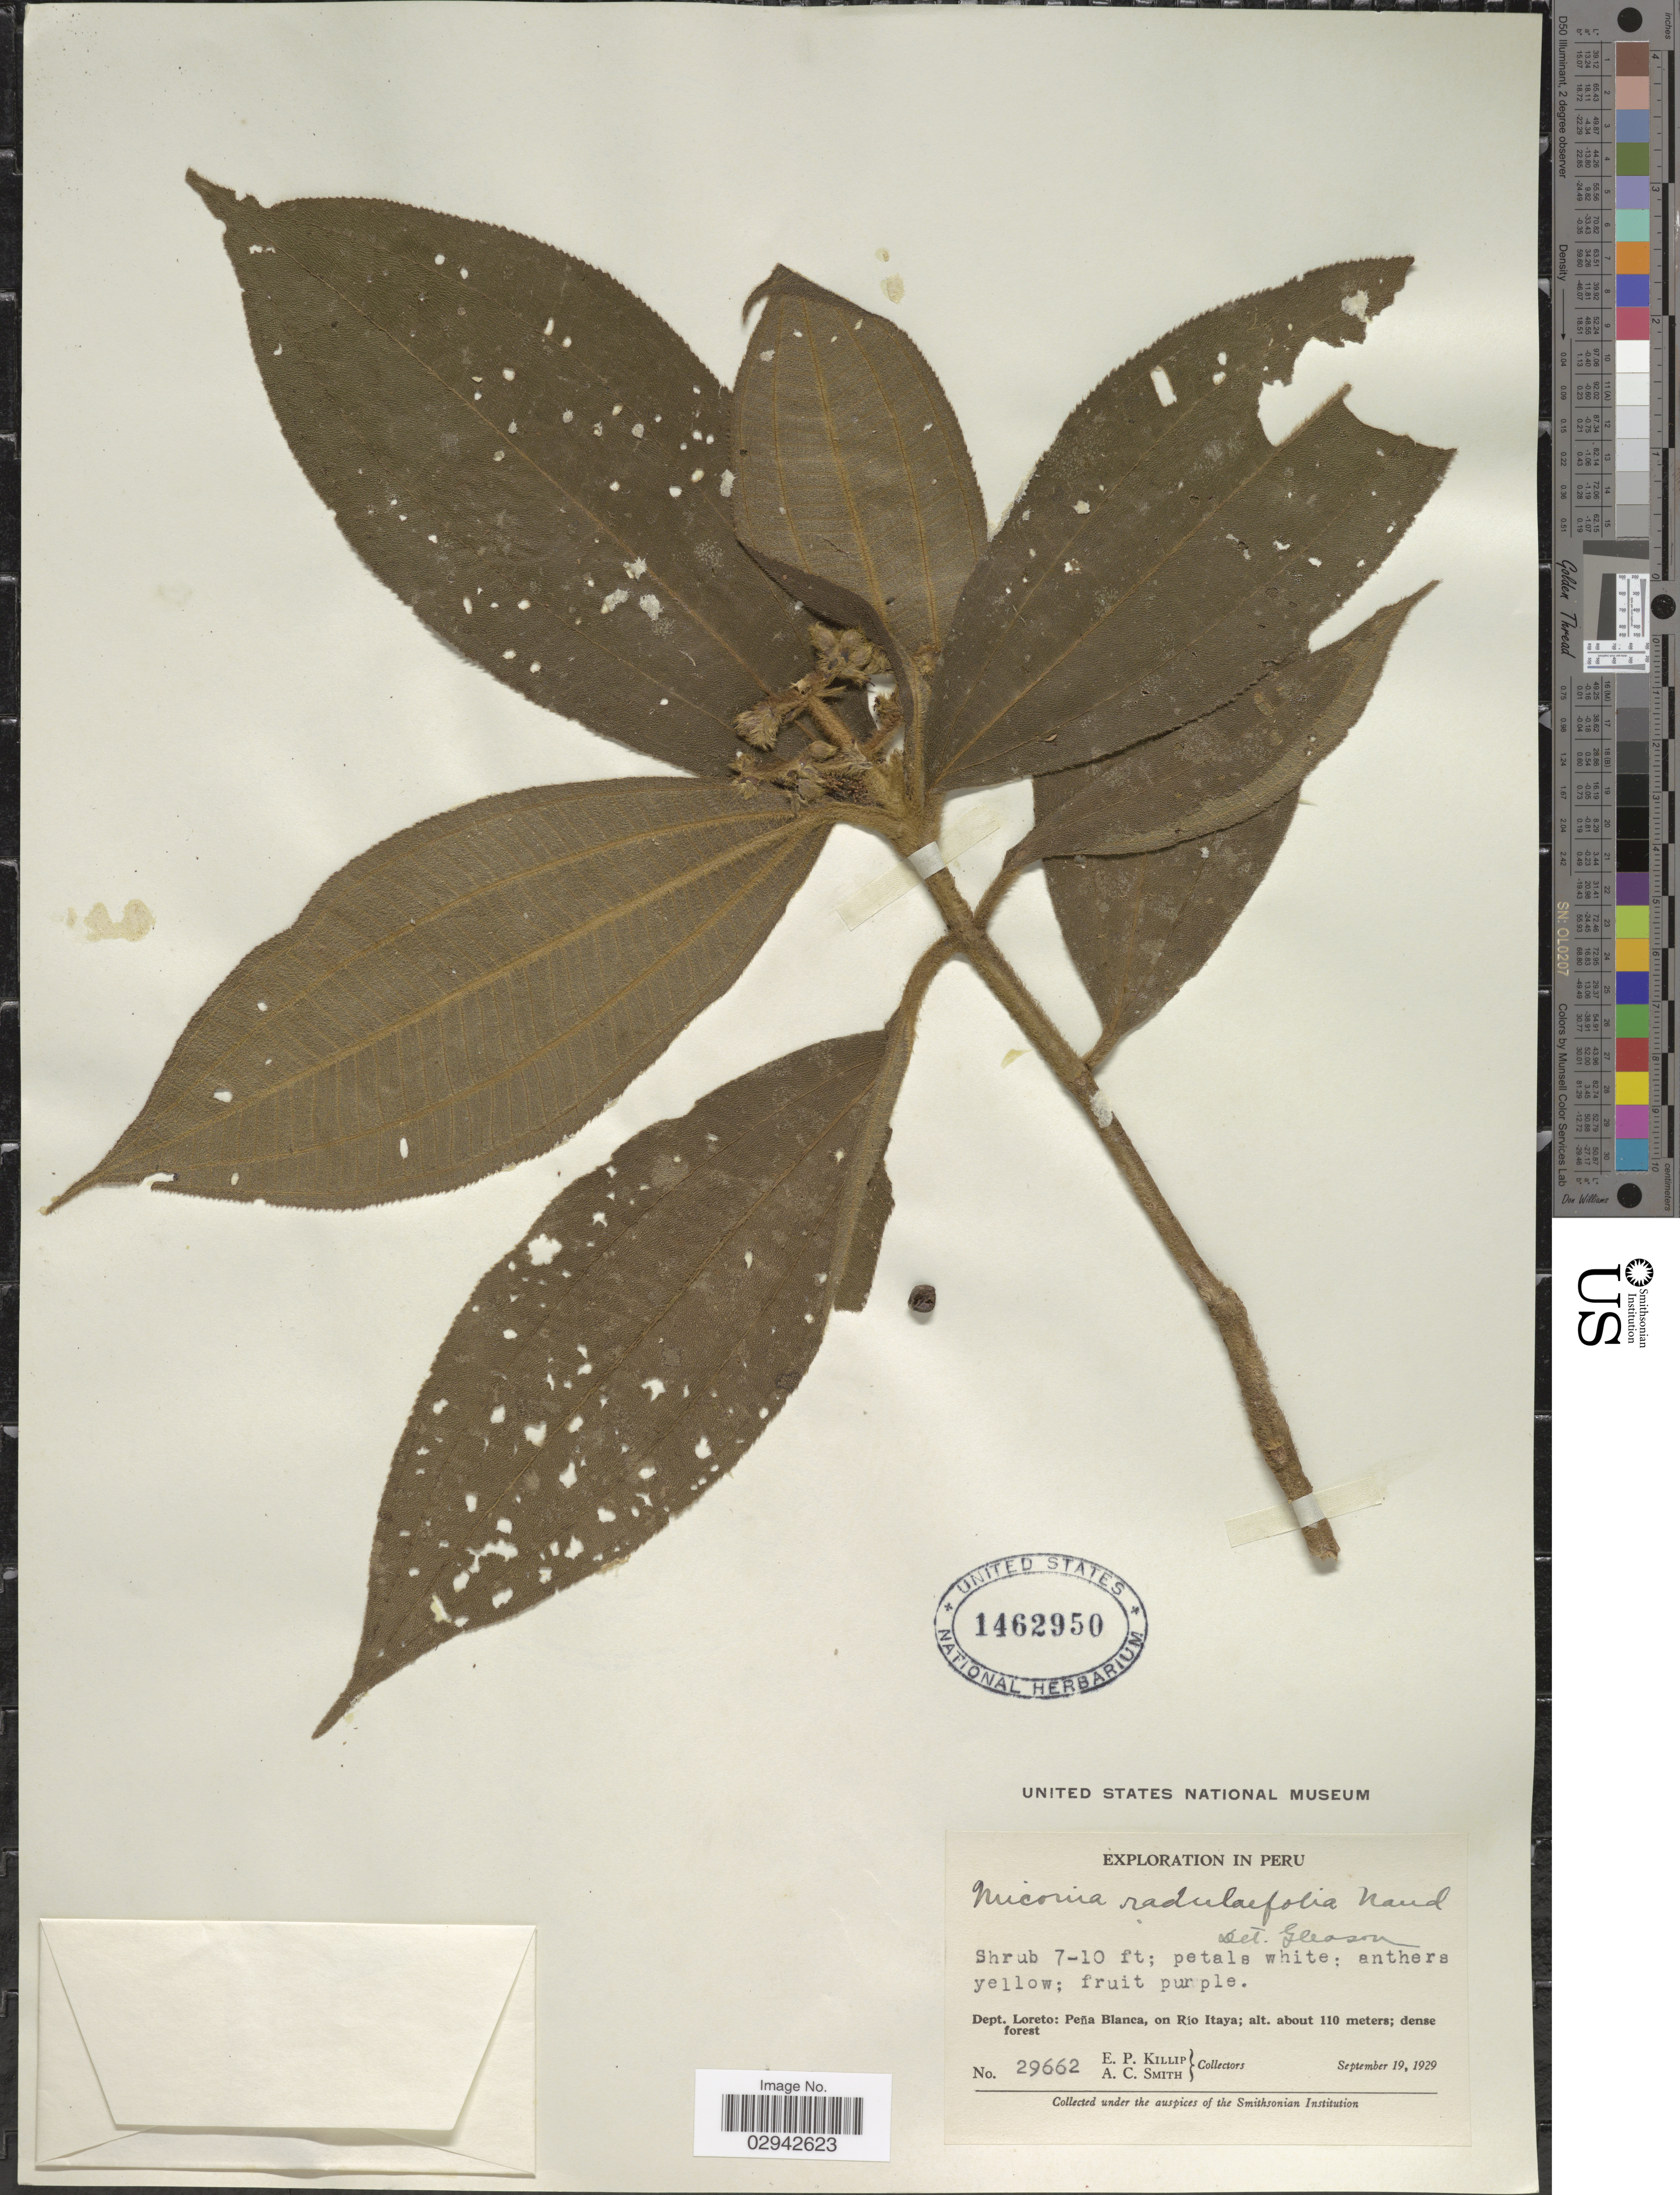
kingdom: Plantae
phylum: Tracheophyta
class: Magnoliopsida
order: Myrtales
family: Melastomataceae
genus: Miconia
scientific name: Miconia radulifolia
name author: (Benth.) Naudin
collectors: E. P. Killip & A. C. Smith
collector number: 29662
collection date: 1929-09-19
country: Peru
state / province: Loreto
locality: Dept. Loreto: Peña Blanca, on Rio Itaya.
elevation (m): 110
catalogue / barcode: US 1462950